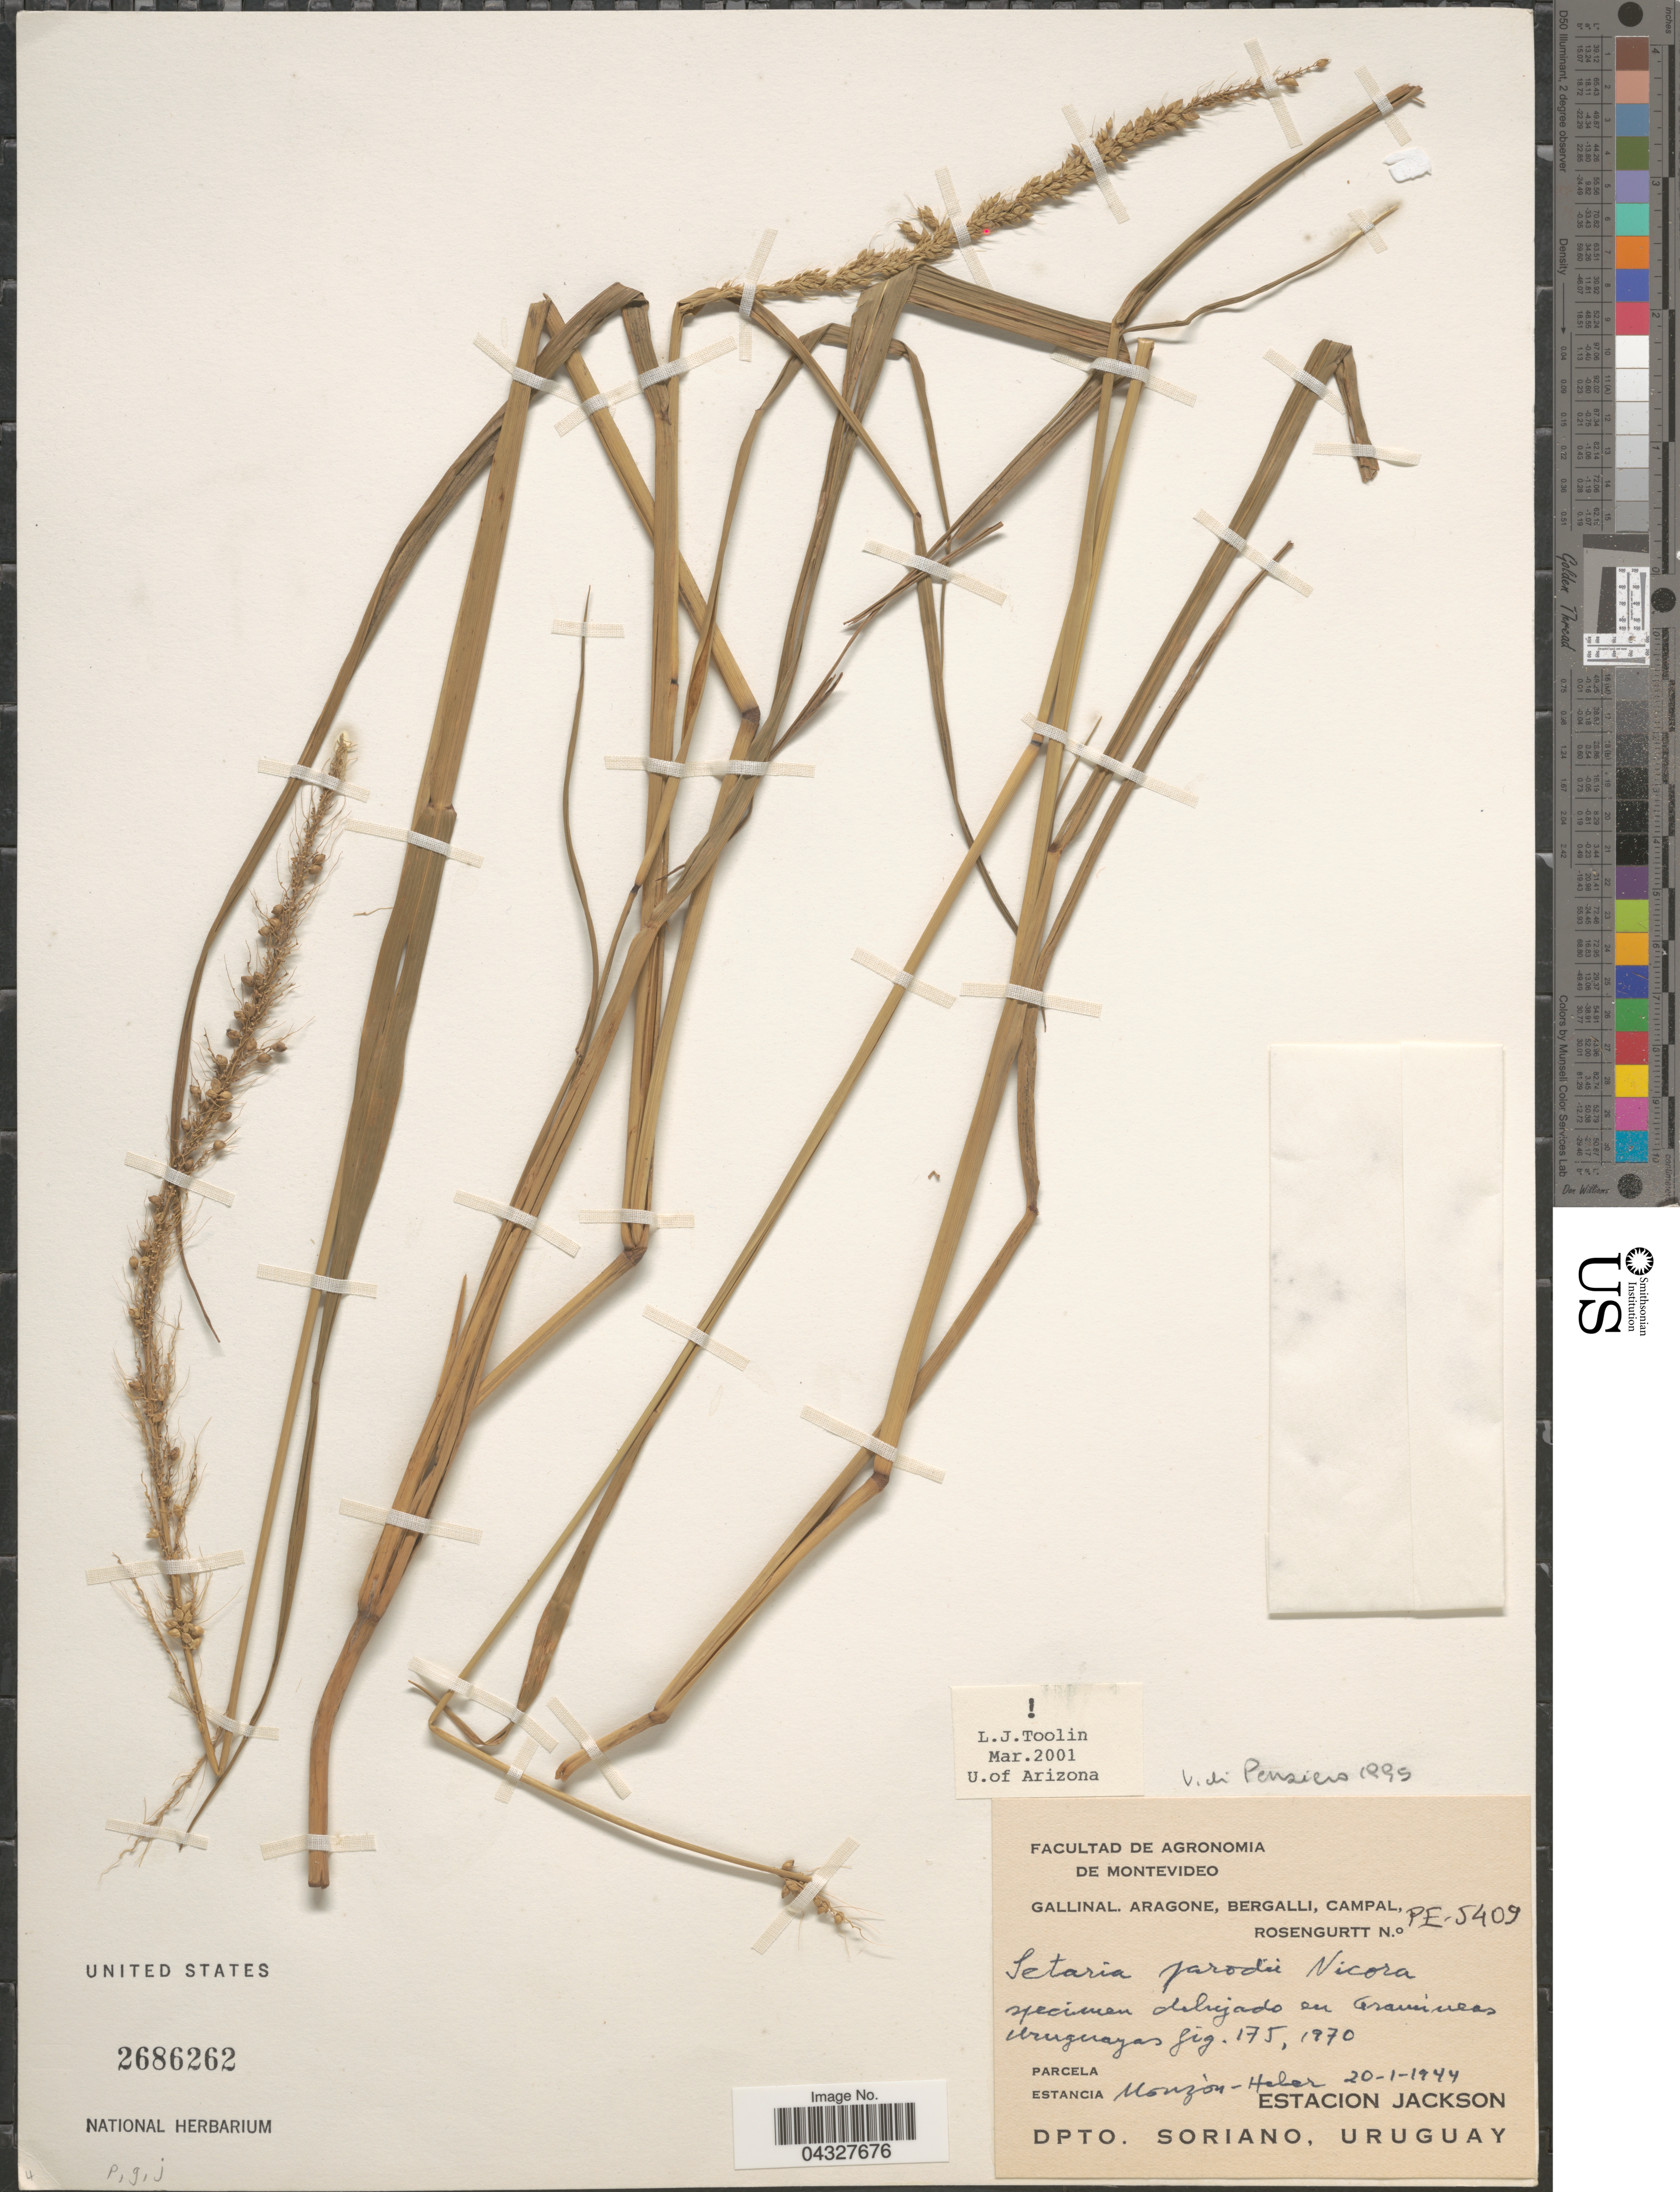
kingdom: Plantae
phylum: Tracheophyta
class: Liliopsida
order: Poales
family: Poaceae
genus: Setaria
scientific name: Setaria parodii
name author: Nicora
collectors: -. Gallinal, -- Aragone, -- Bergalli, -- Campal & Rosengurtt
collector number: PE-5409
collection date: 1944-01-20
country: Uruguay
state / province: Soriano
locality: Estancia Monzón-Heber. Estacion Jackson. Dpto. Soriano.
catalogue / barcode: US 2686262